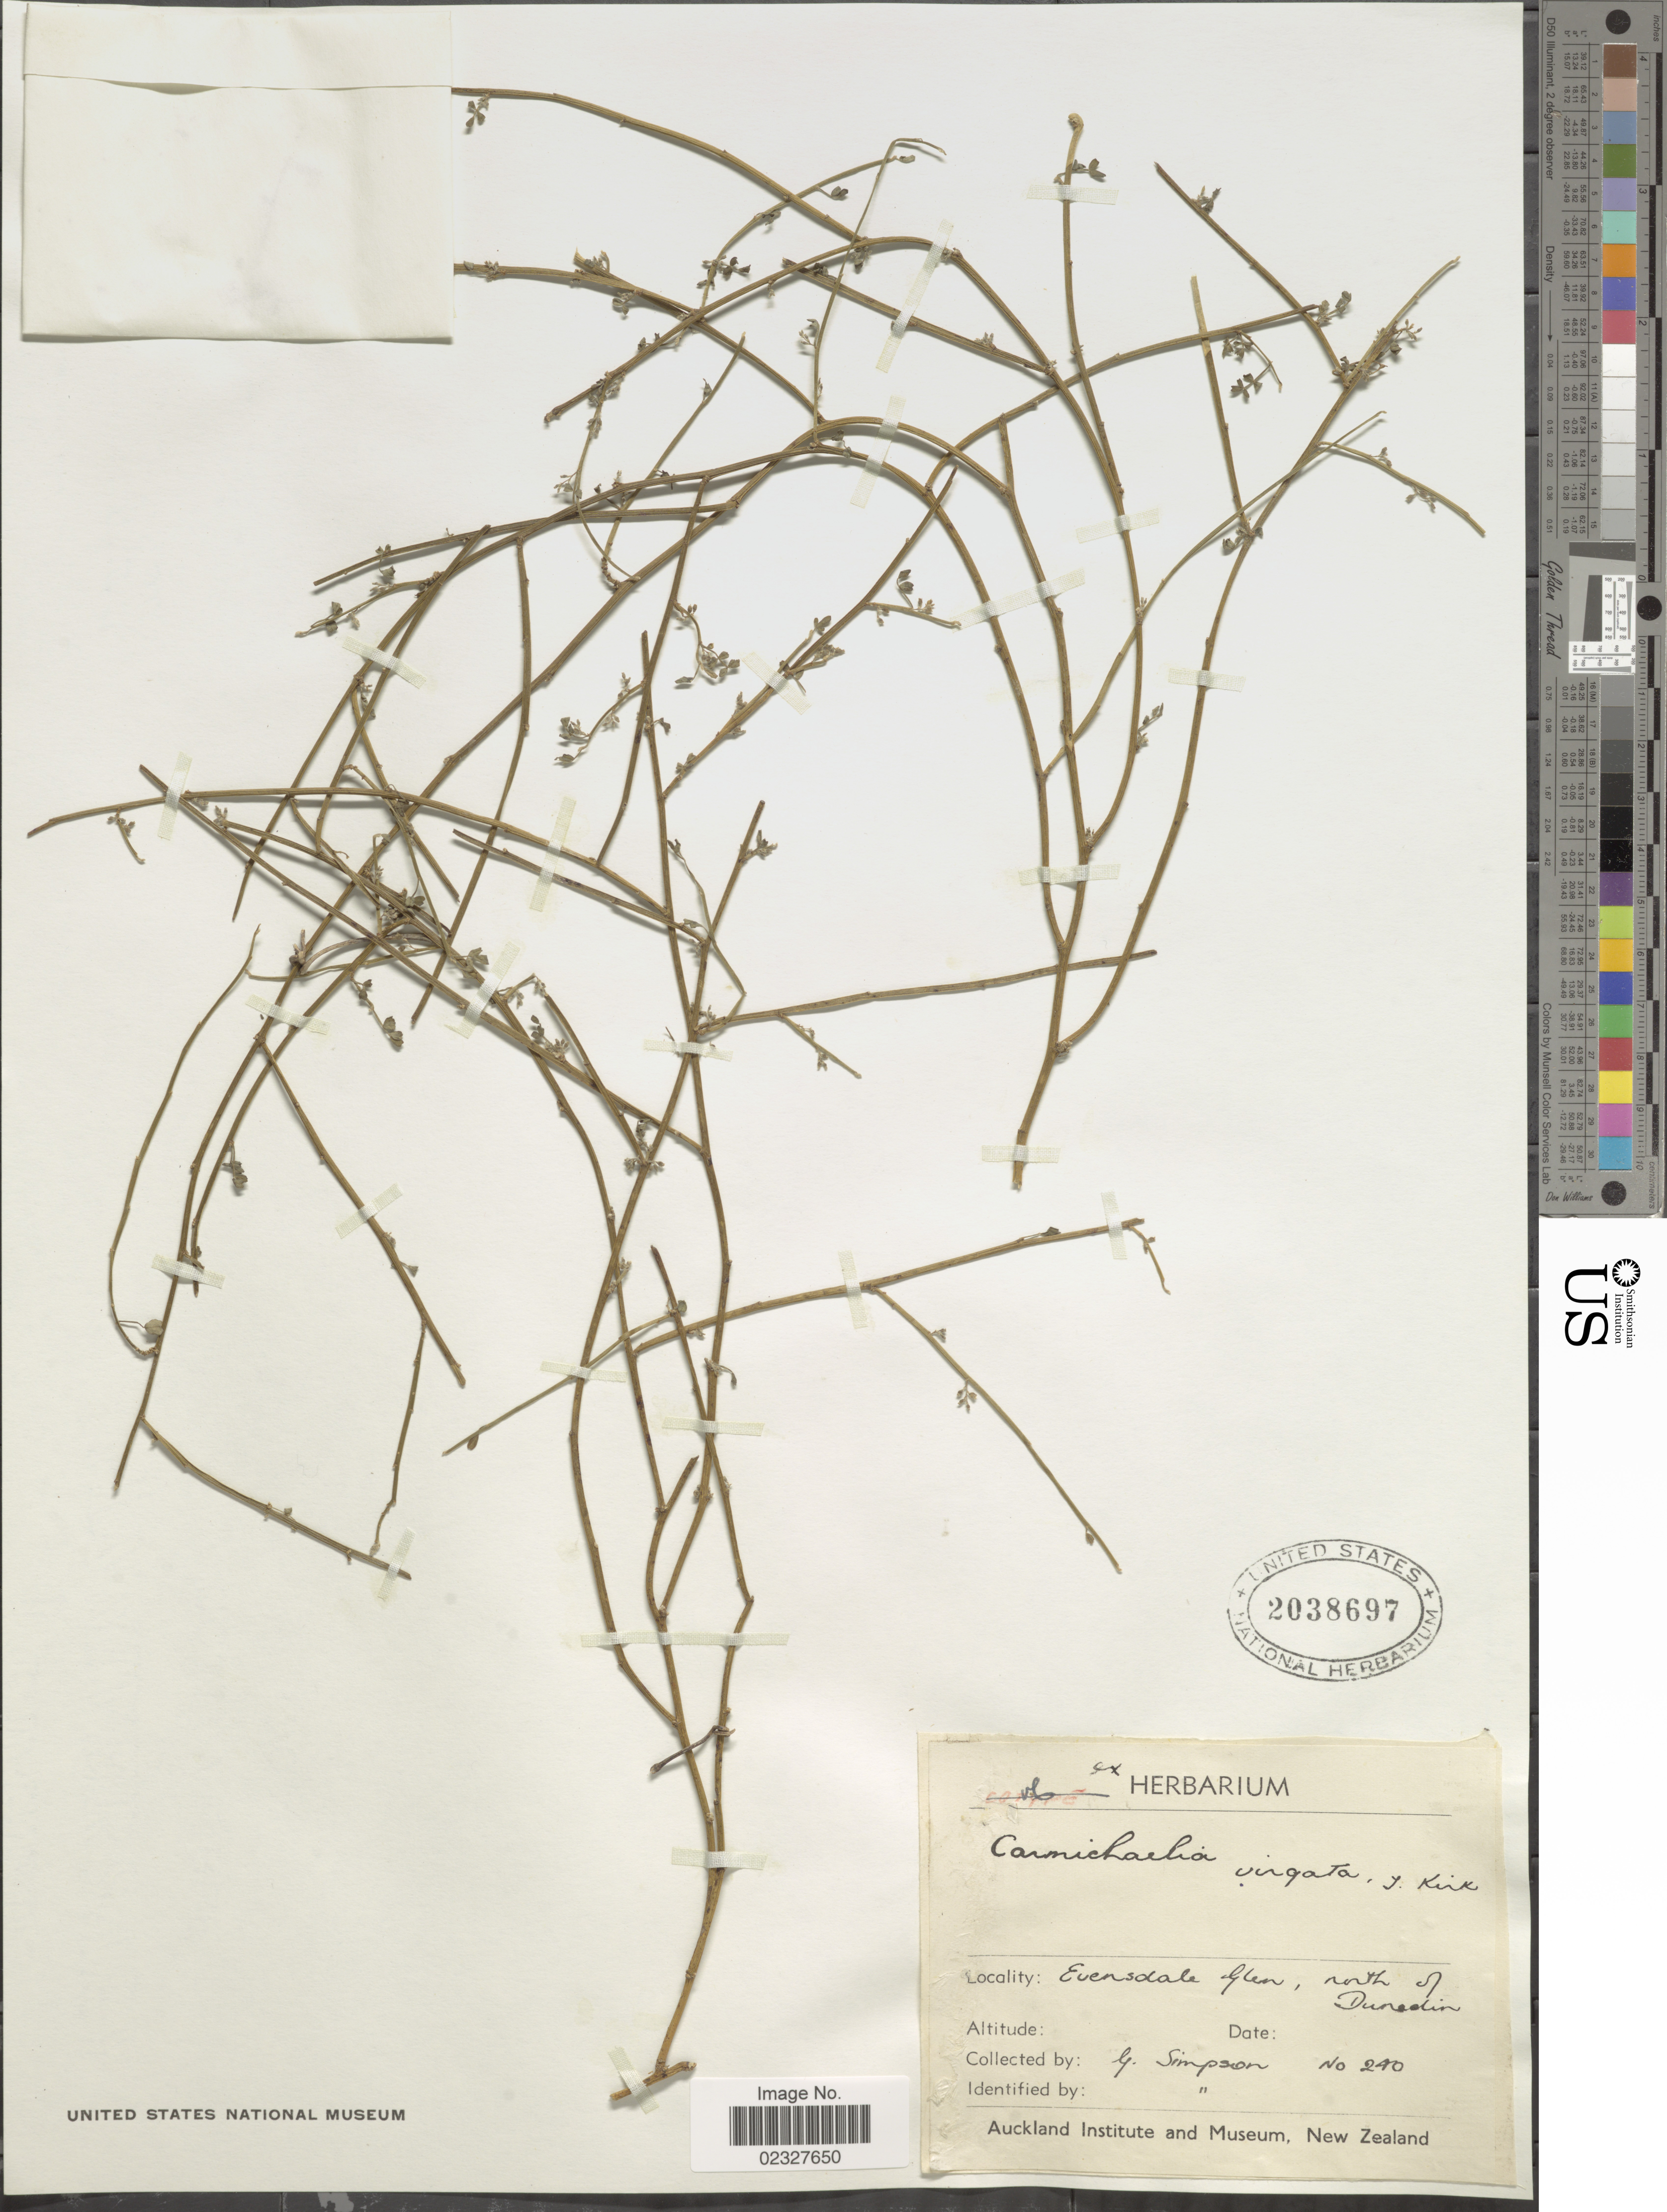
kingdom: Plantae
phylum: Tracheophyta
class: Magnoliopsida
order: Fabales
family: Fabaceae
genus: Carmichaelia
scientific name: Carmichaelia virgata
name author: Kirk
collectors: G. Simpson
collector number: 240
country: New Zealand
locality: Evensdale Glen, north of Dunedin.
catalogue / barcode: US 2038697